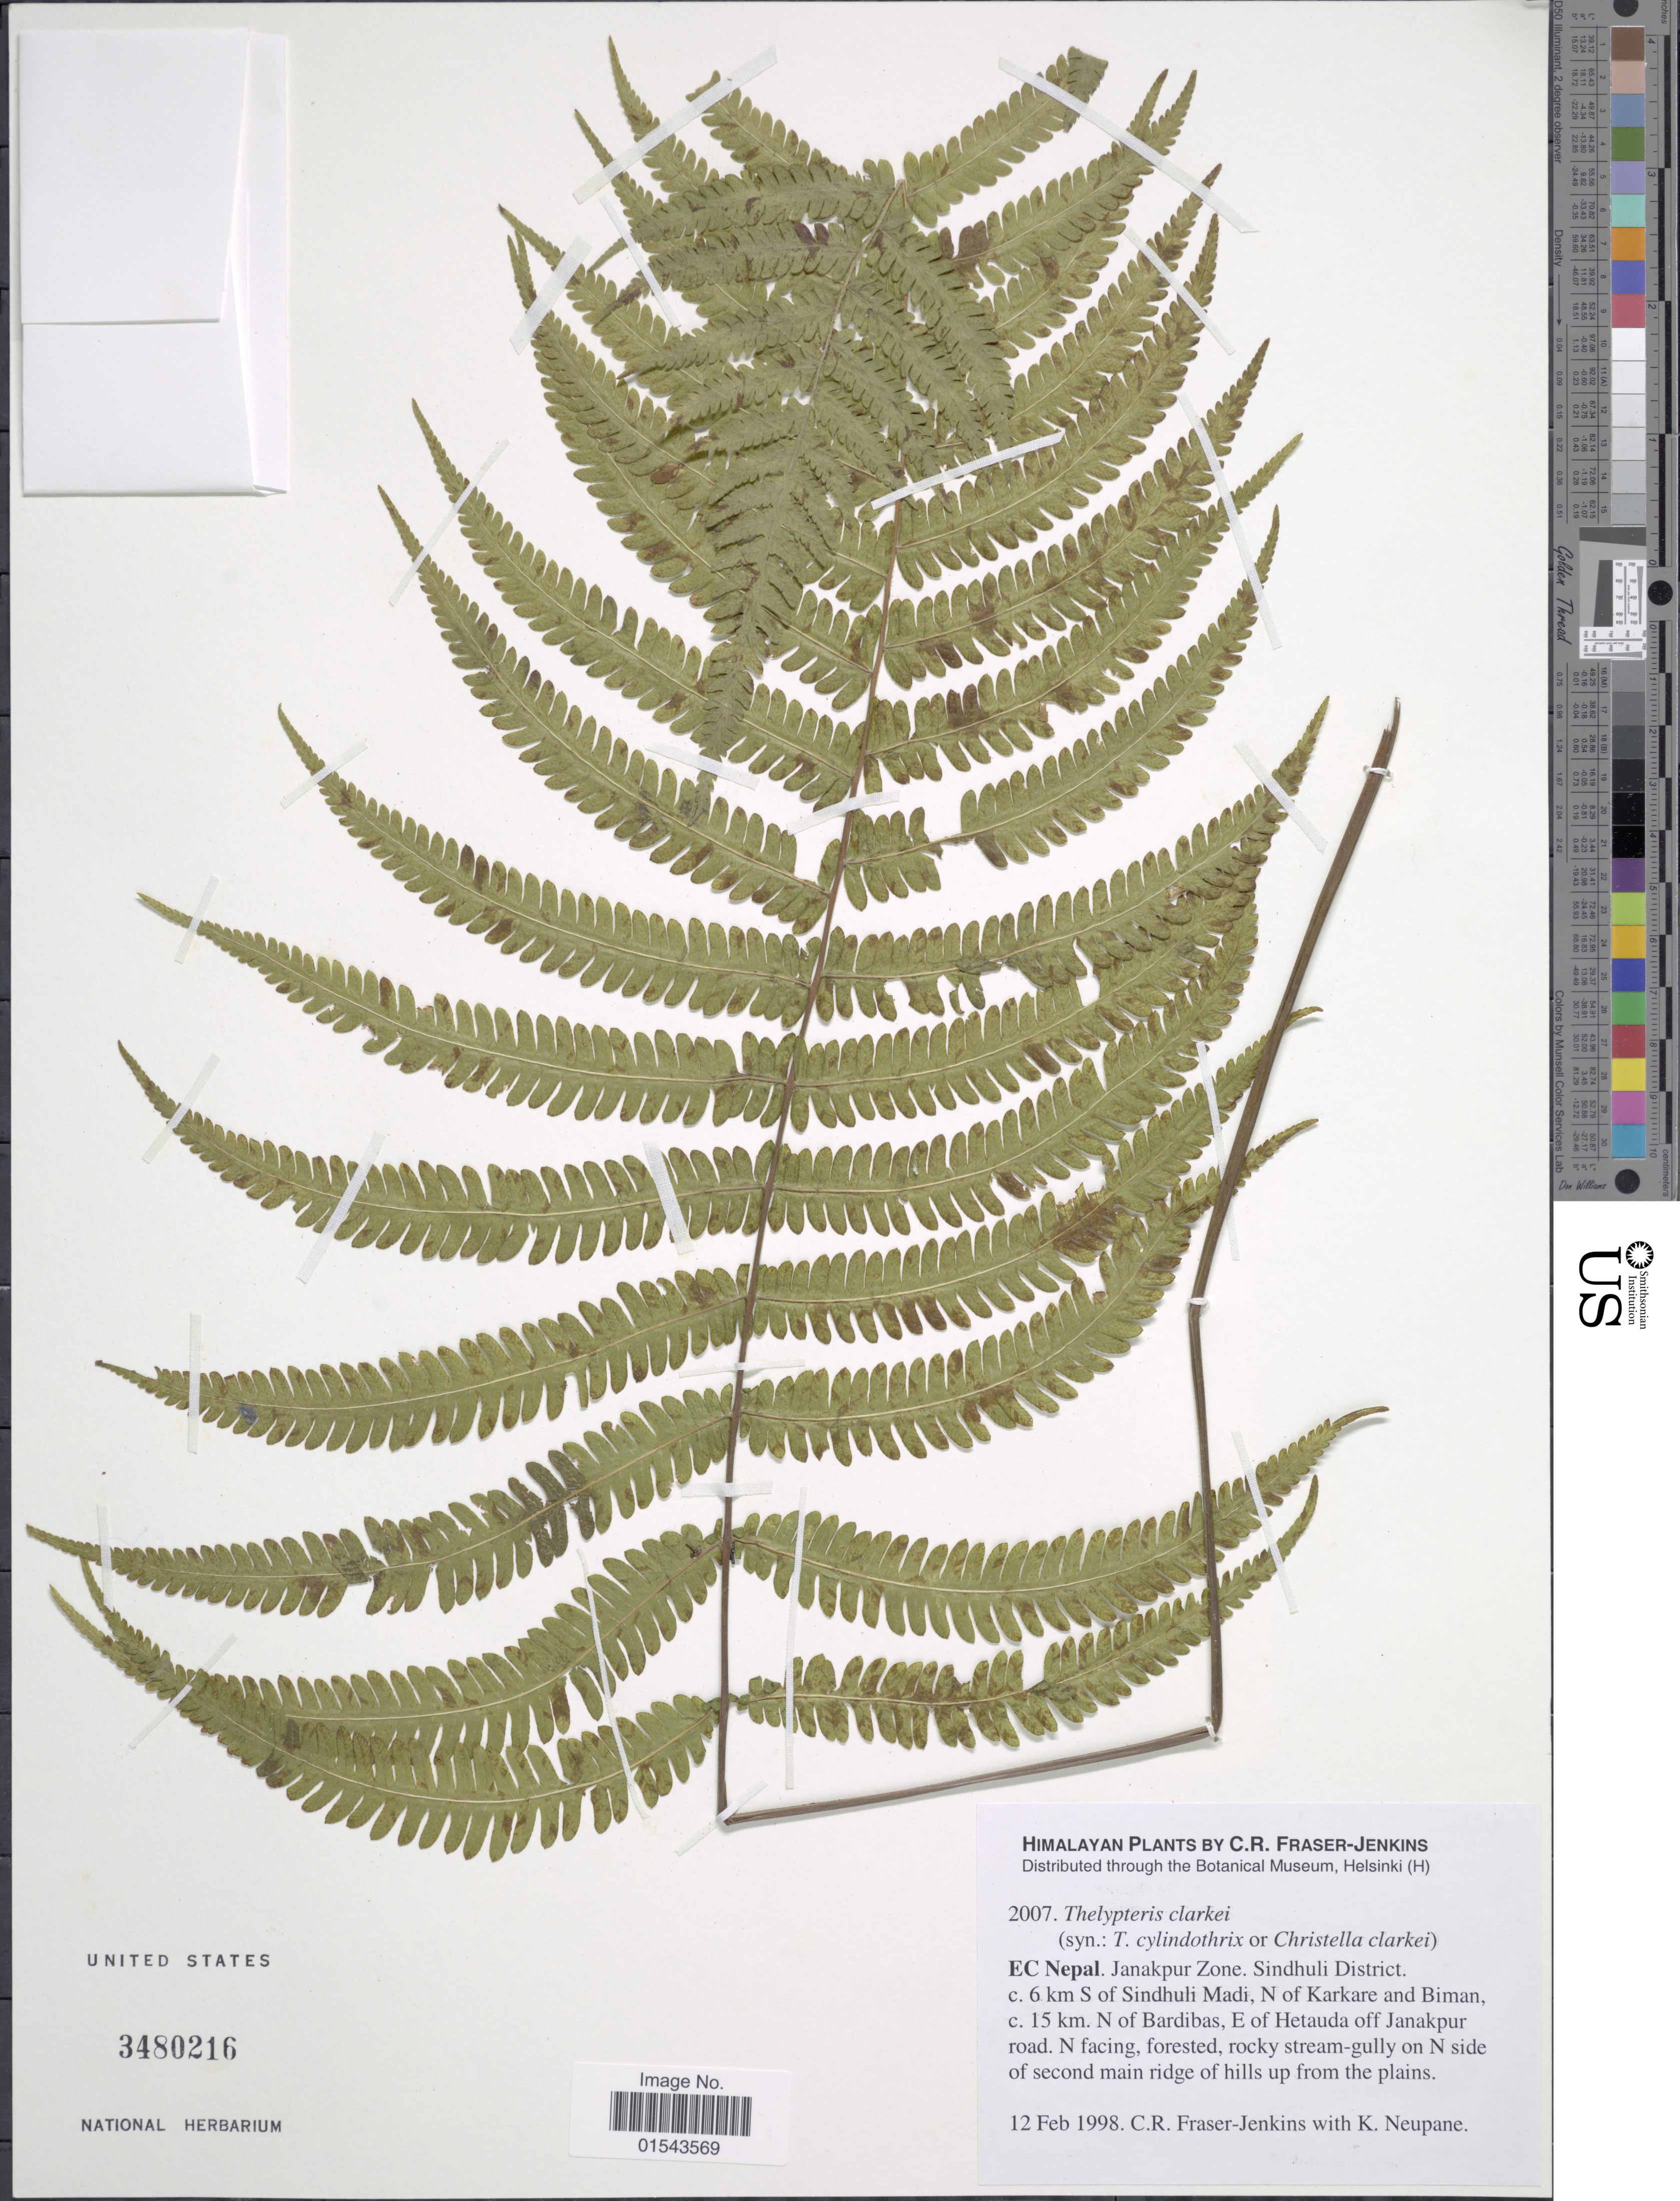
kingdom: Plantae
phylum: Tracheophyta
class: Polypodiopsida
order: Polypodiales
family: Thelypteridaceae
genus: Christella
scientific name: Christella clarkei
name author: (Bedd.) Holttum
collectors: C. R. Fraser-Jenkins & K. Neupane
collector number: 2007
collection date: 1998-02-12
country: Nepal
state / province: Janakpur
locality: Himalaya, EC Nepal: Janakpur Zone. Sindhuli District. 6 km S of Sindhuli Madi, N of Karkare and Biman, 15 Km N of Bardibas, E of Hetauda off Janakpur road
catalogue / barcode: US 3480216